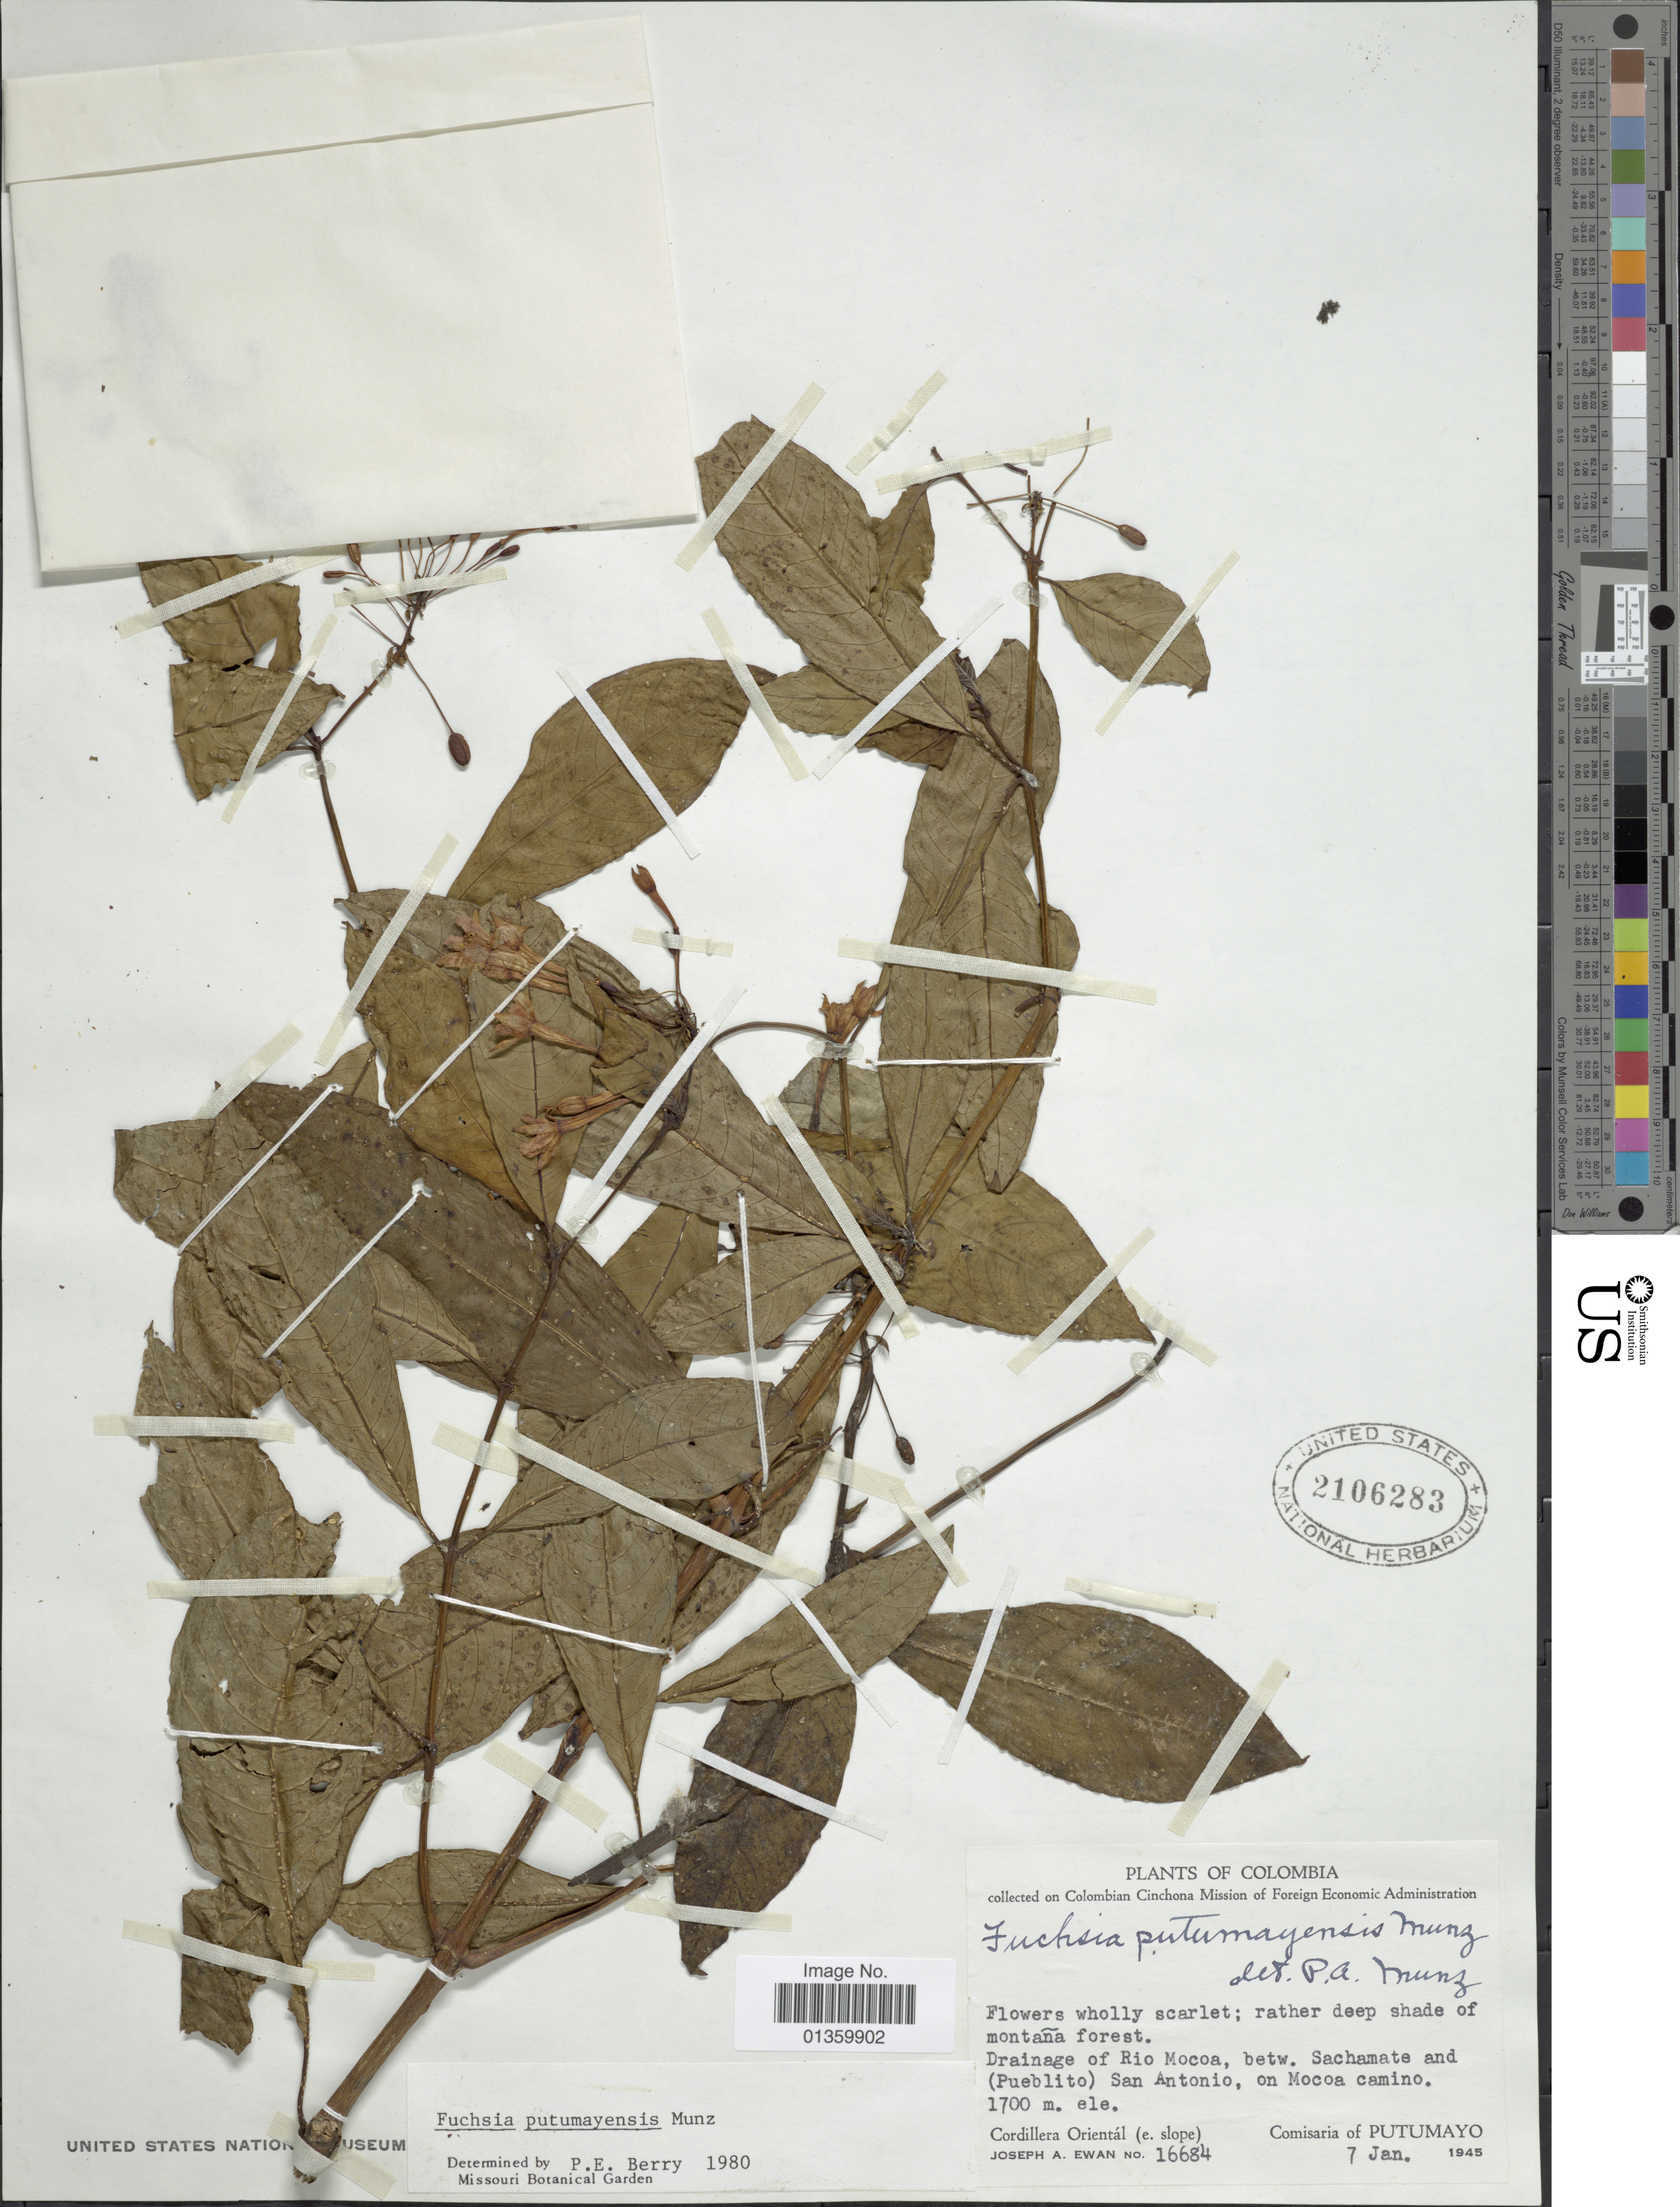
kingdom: Plantae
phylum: Tracheophyta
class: Magnoliopsida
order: Myrtales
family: Onagraceae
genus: Fuchsia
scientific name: Fuchsia putumayensis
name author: Munz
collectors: J. A. Ewan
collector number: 16684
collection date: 1945-01-07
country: Colombia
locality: Drainage of Rio Mocoa, betw. Sachamate and (Pueblito) San Antonio, on Mocoa camino, Cordillera Oriental (e. slope)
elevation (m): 1700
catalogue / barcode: US 2106283